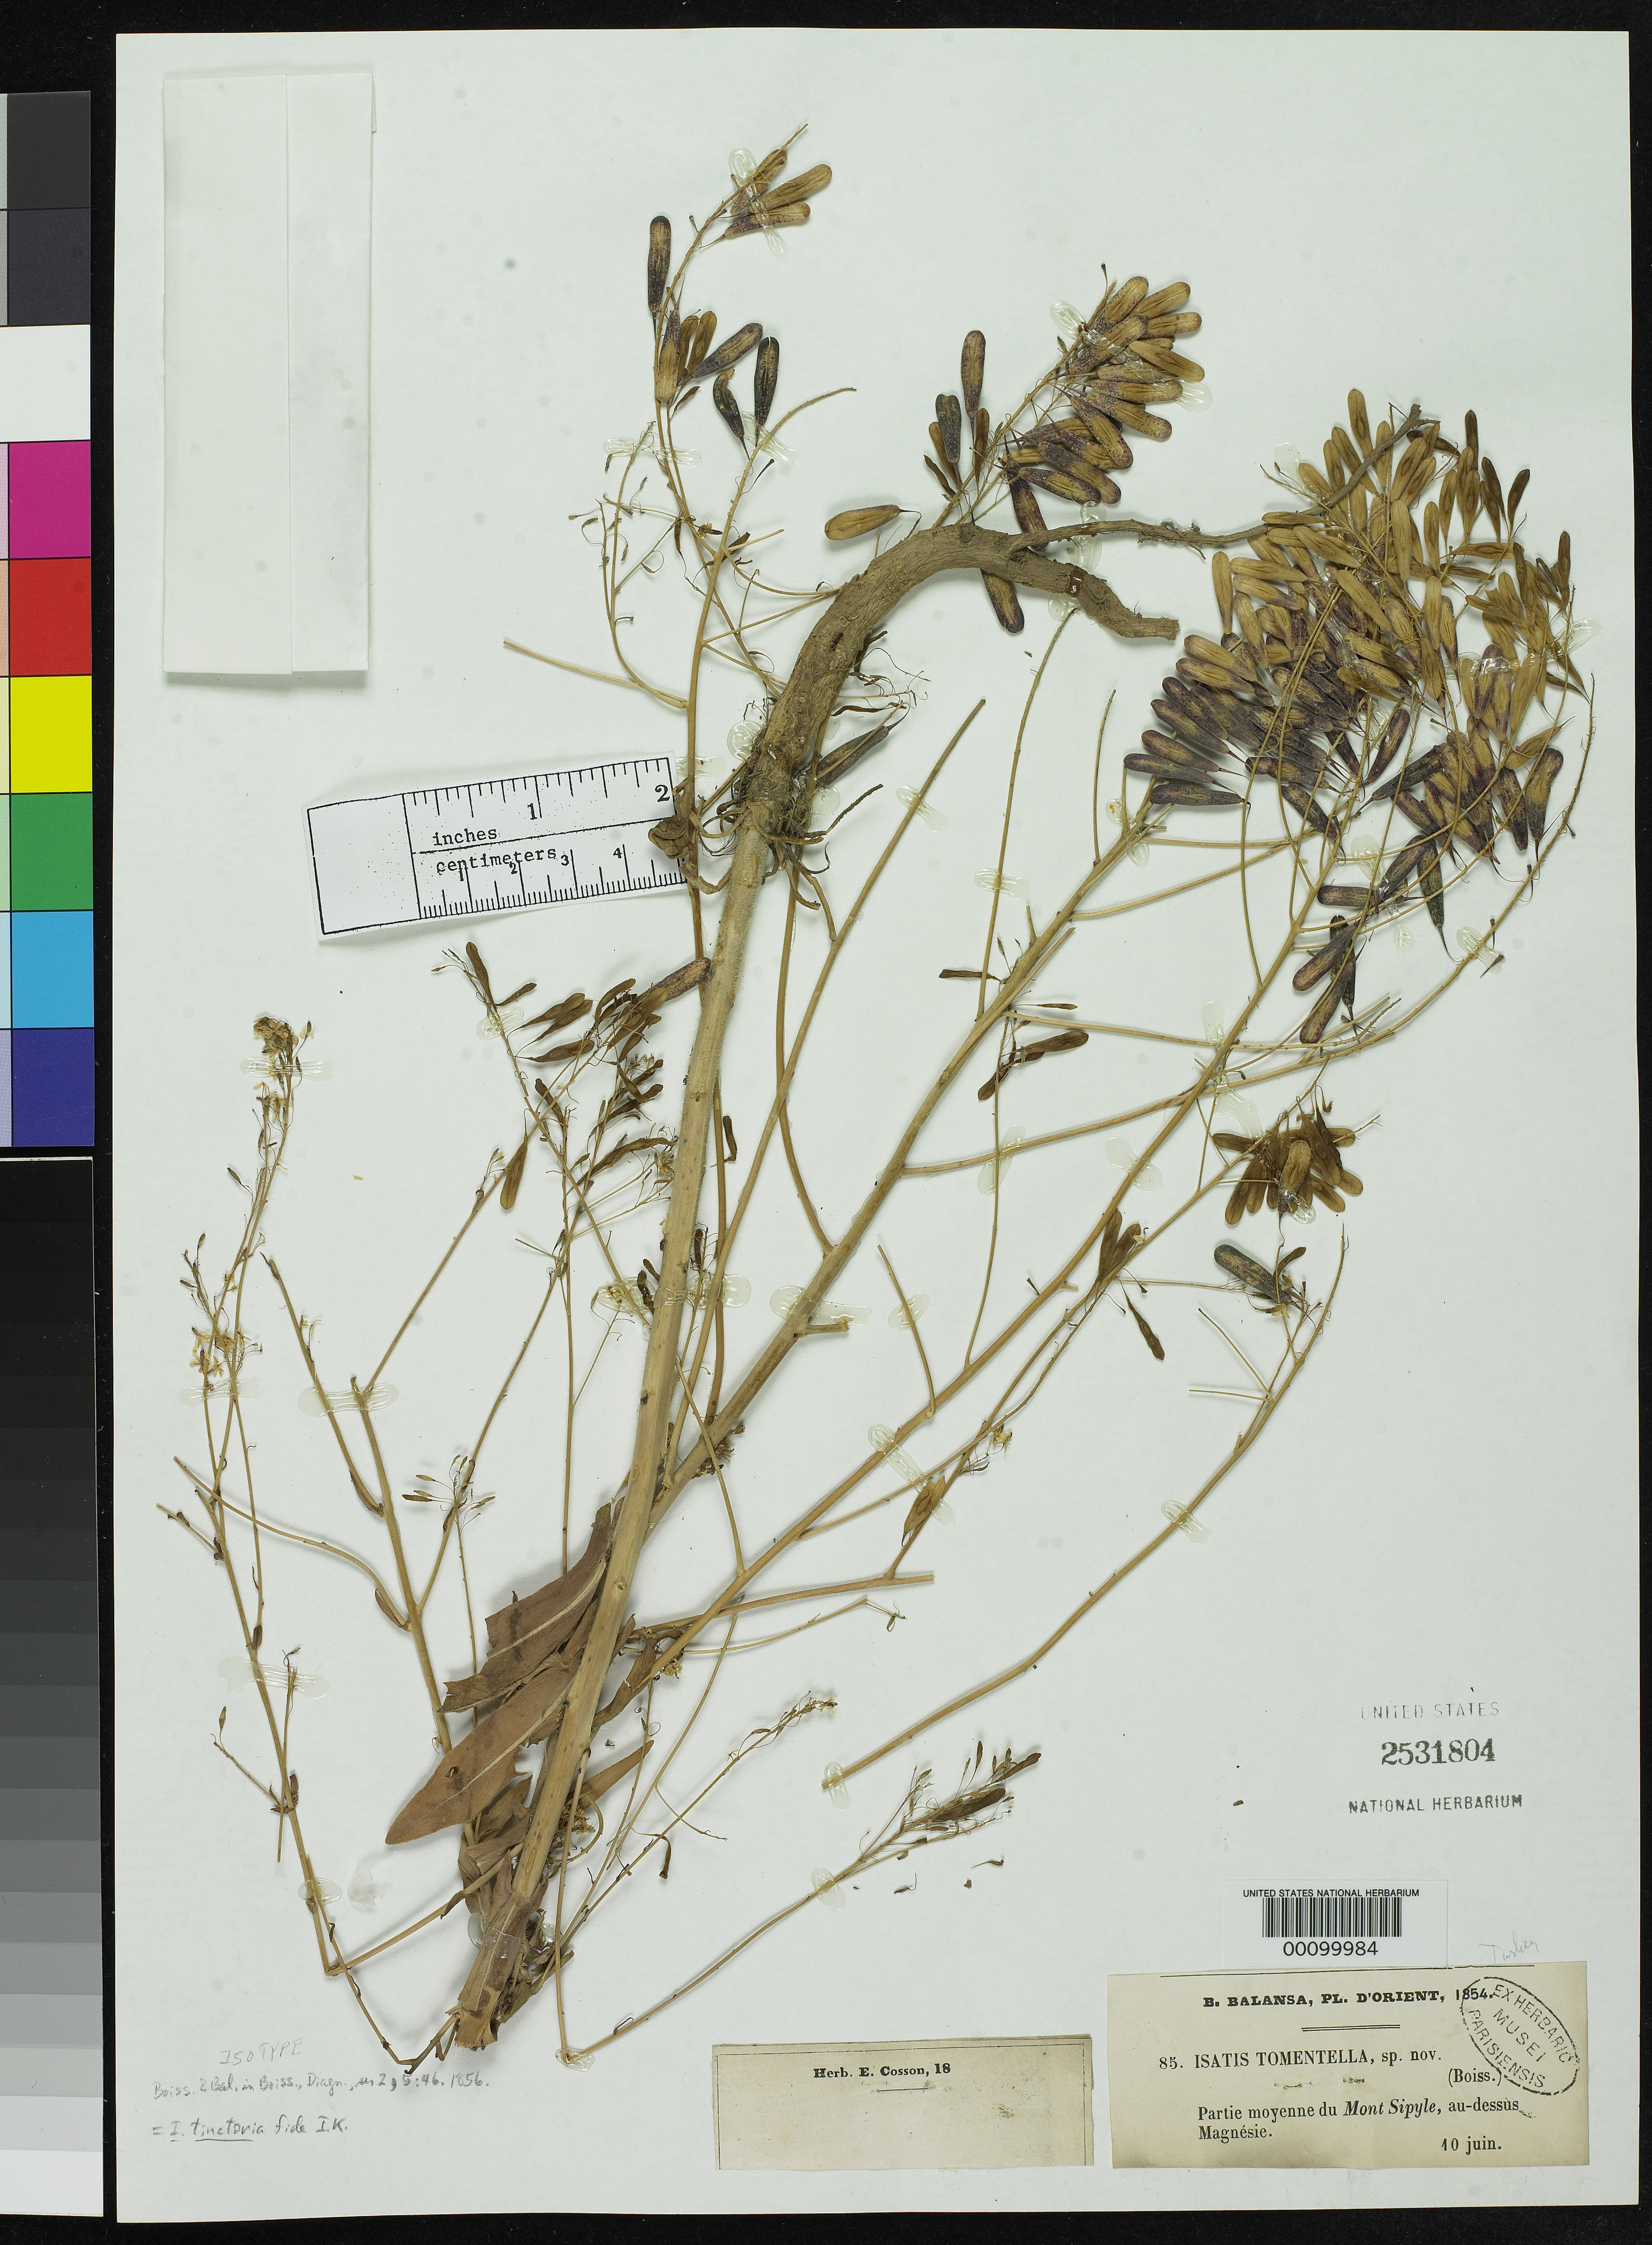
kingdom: Plantae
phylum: Tracheophyta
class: Magnoliopsida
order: Brassicales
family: Brassicaceae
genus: Isatis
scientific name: Isatis tomentella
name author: Boiss. & Balansa in Boiss.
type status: Isotype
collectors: B. Balansa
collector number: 85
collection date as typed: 10 Jun 1854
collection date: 1854-06-10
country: Turkey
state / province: Manisa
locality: Mont Sipyle, Magnesie.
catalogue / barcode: US 2531804